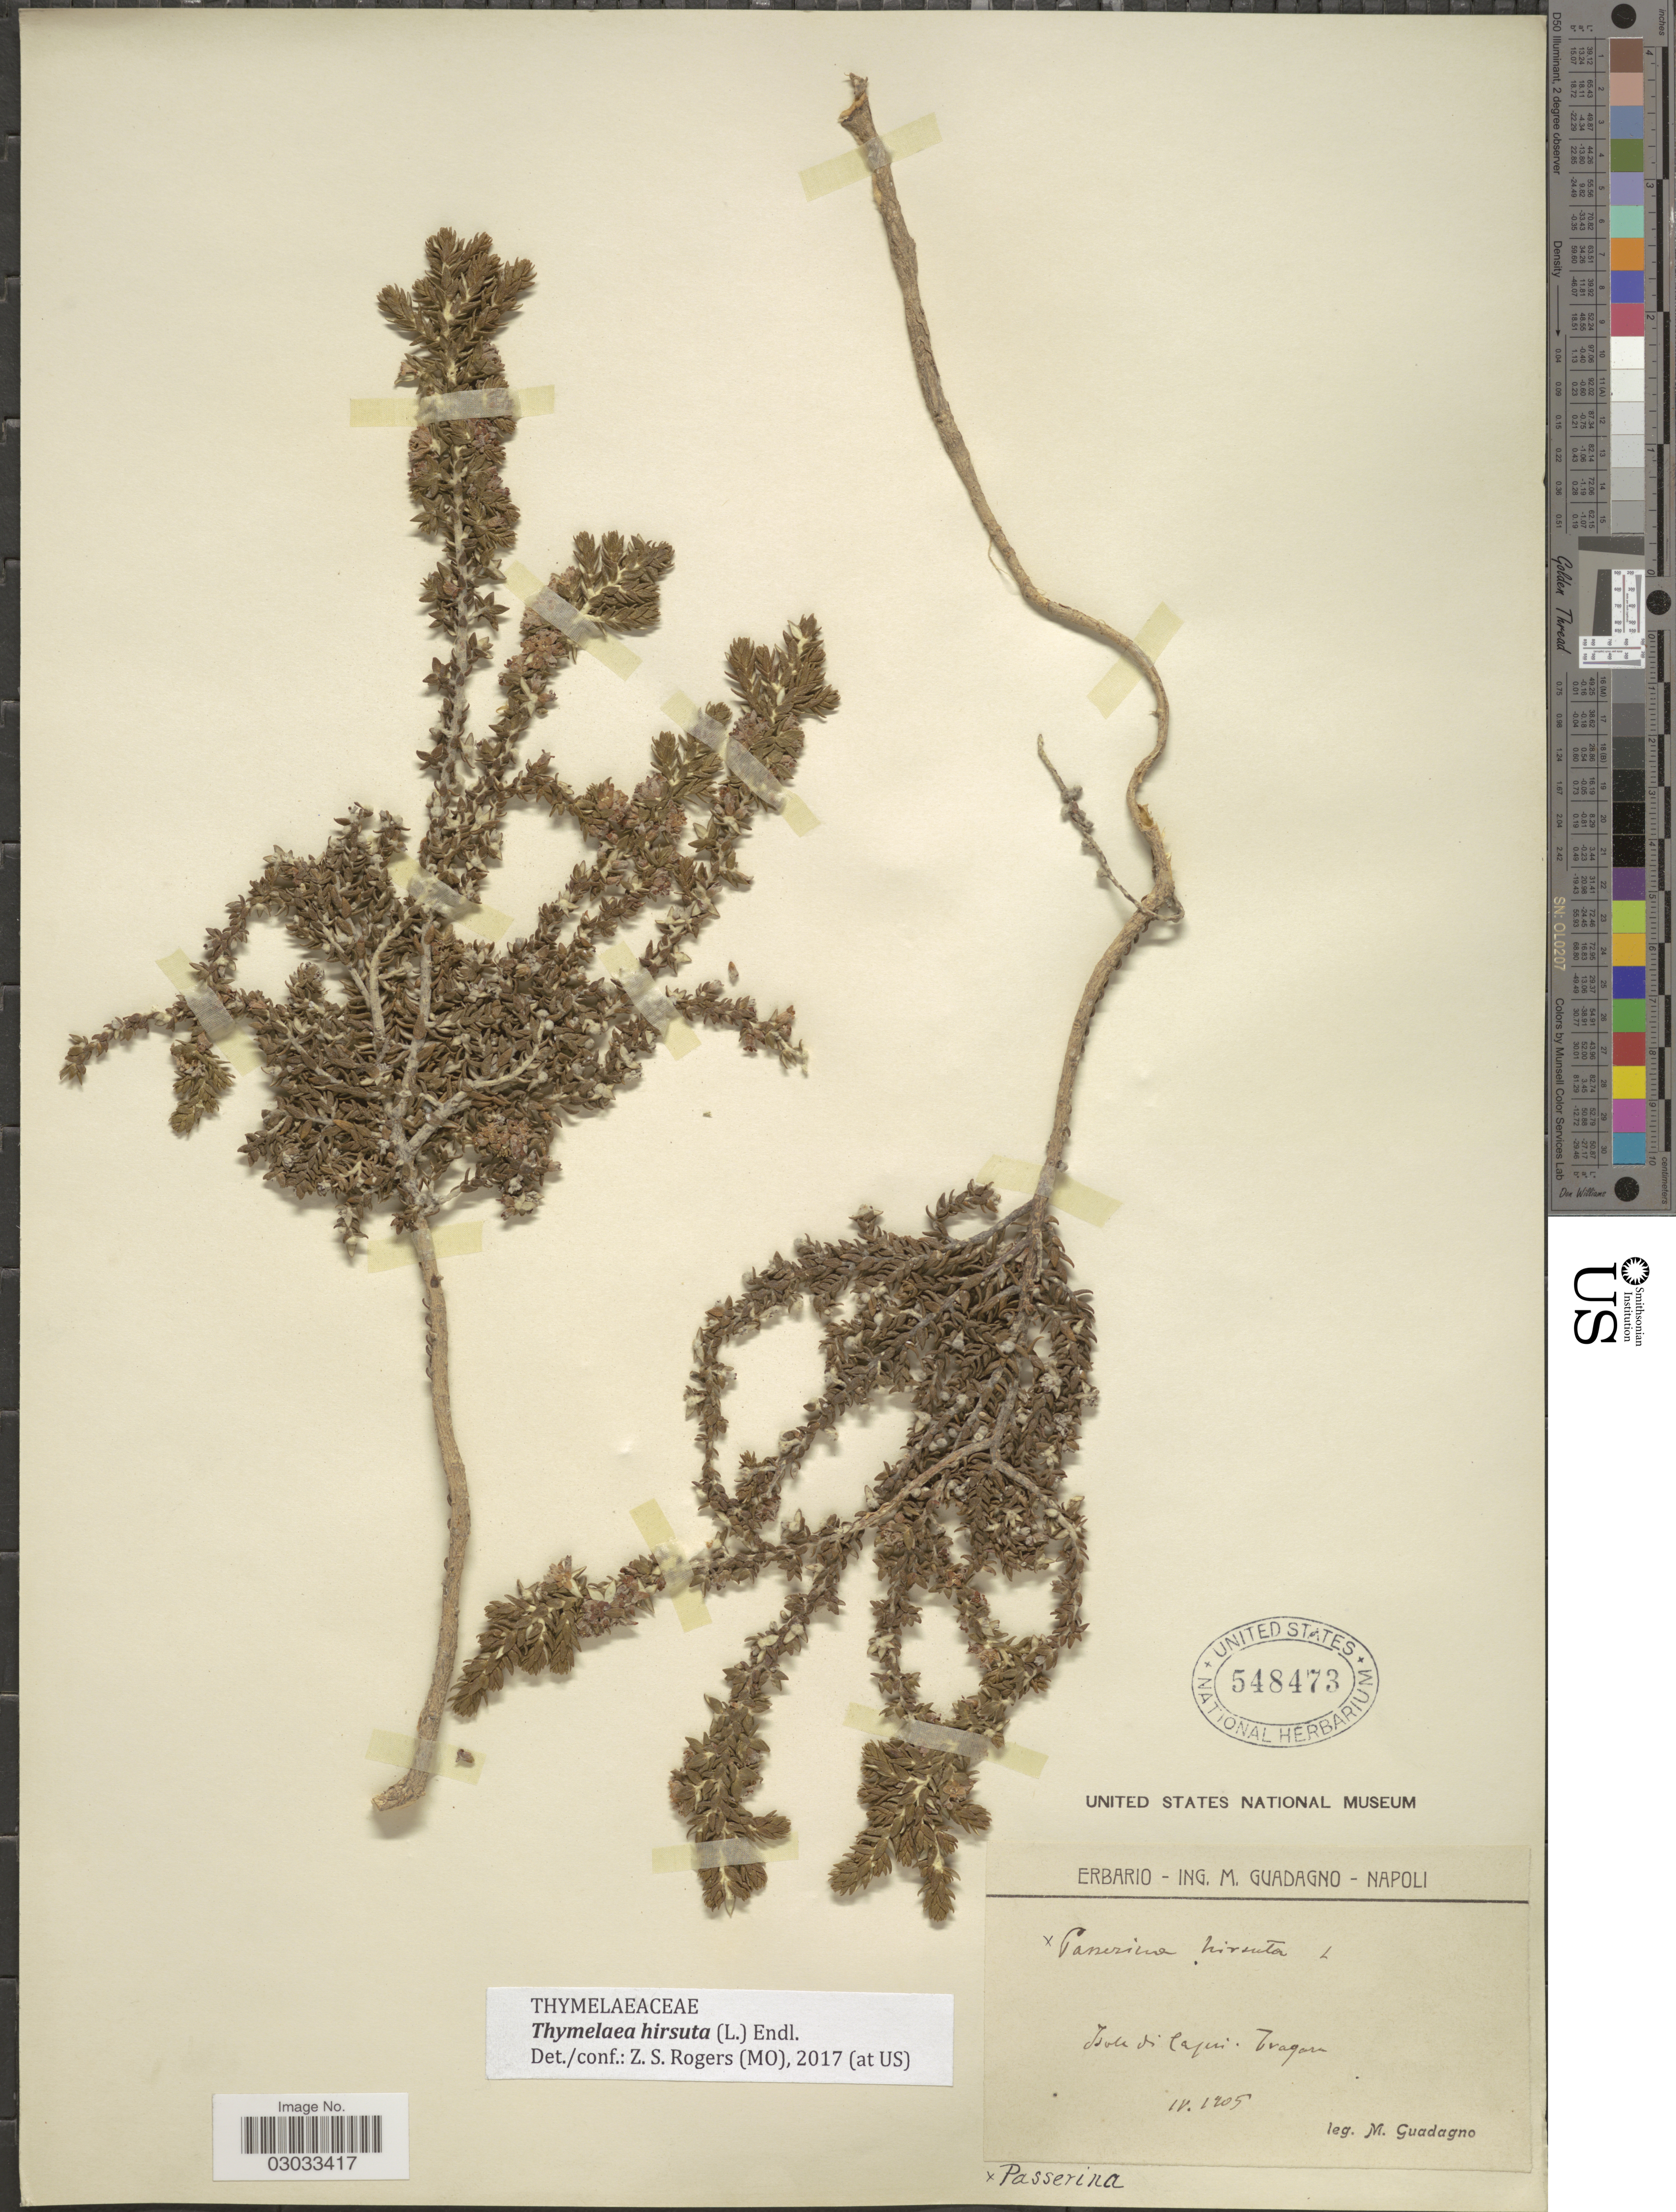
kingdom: Plantae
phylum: Tracheophyta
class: Magnoliopsida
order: Malvales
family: Thymelaeaceae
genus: Thymelaea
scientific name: Thymelaea hirsuta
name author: (L.) Endl.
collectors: M. Guadagno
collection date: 1905-04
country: Italy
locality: Napoli: Isole di Capri, Tragara. Passerina.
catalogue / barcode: US 548473